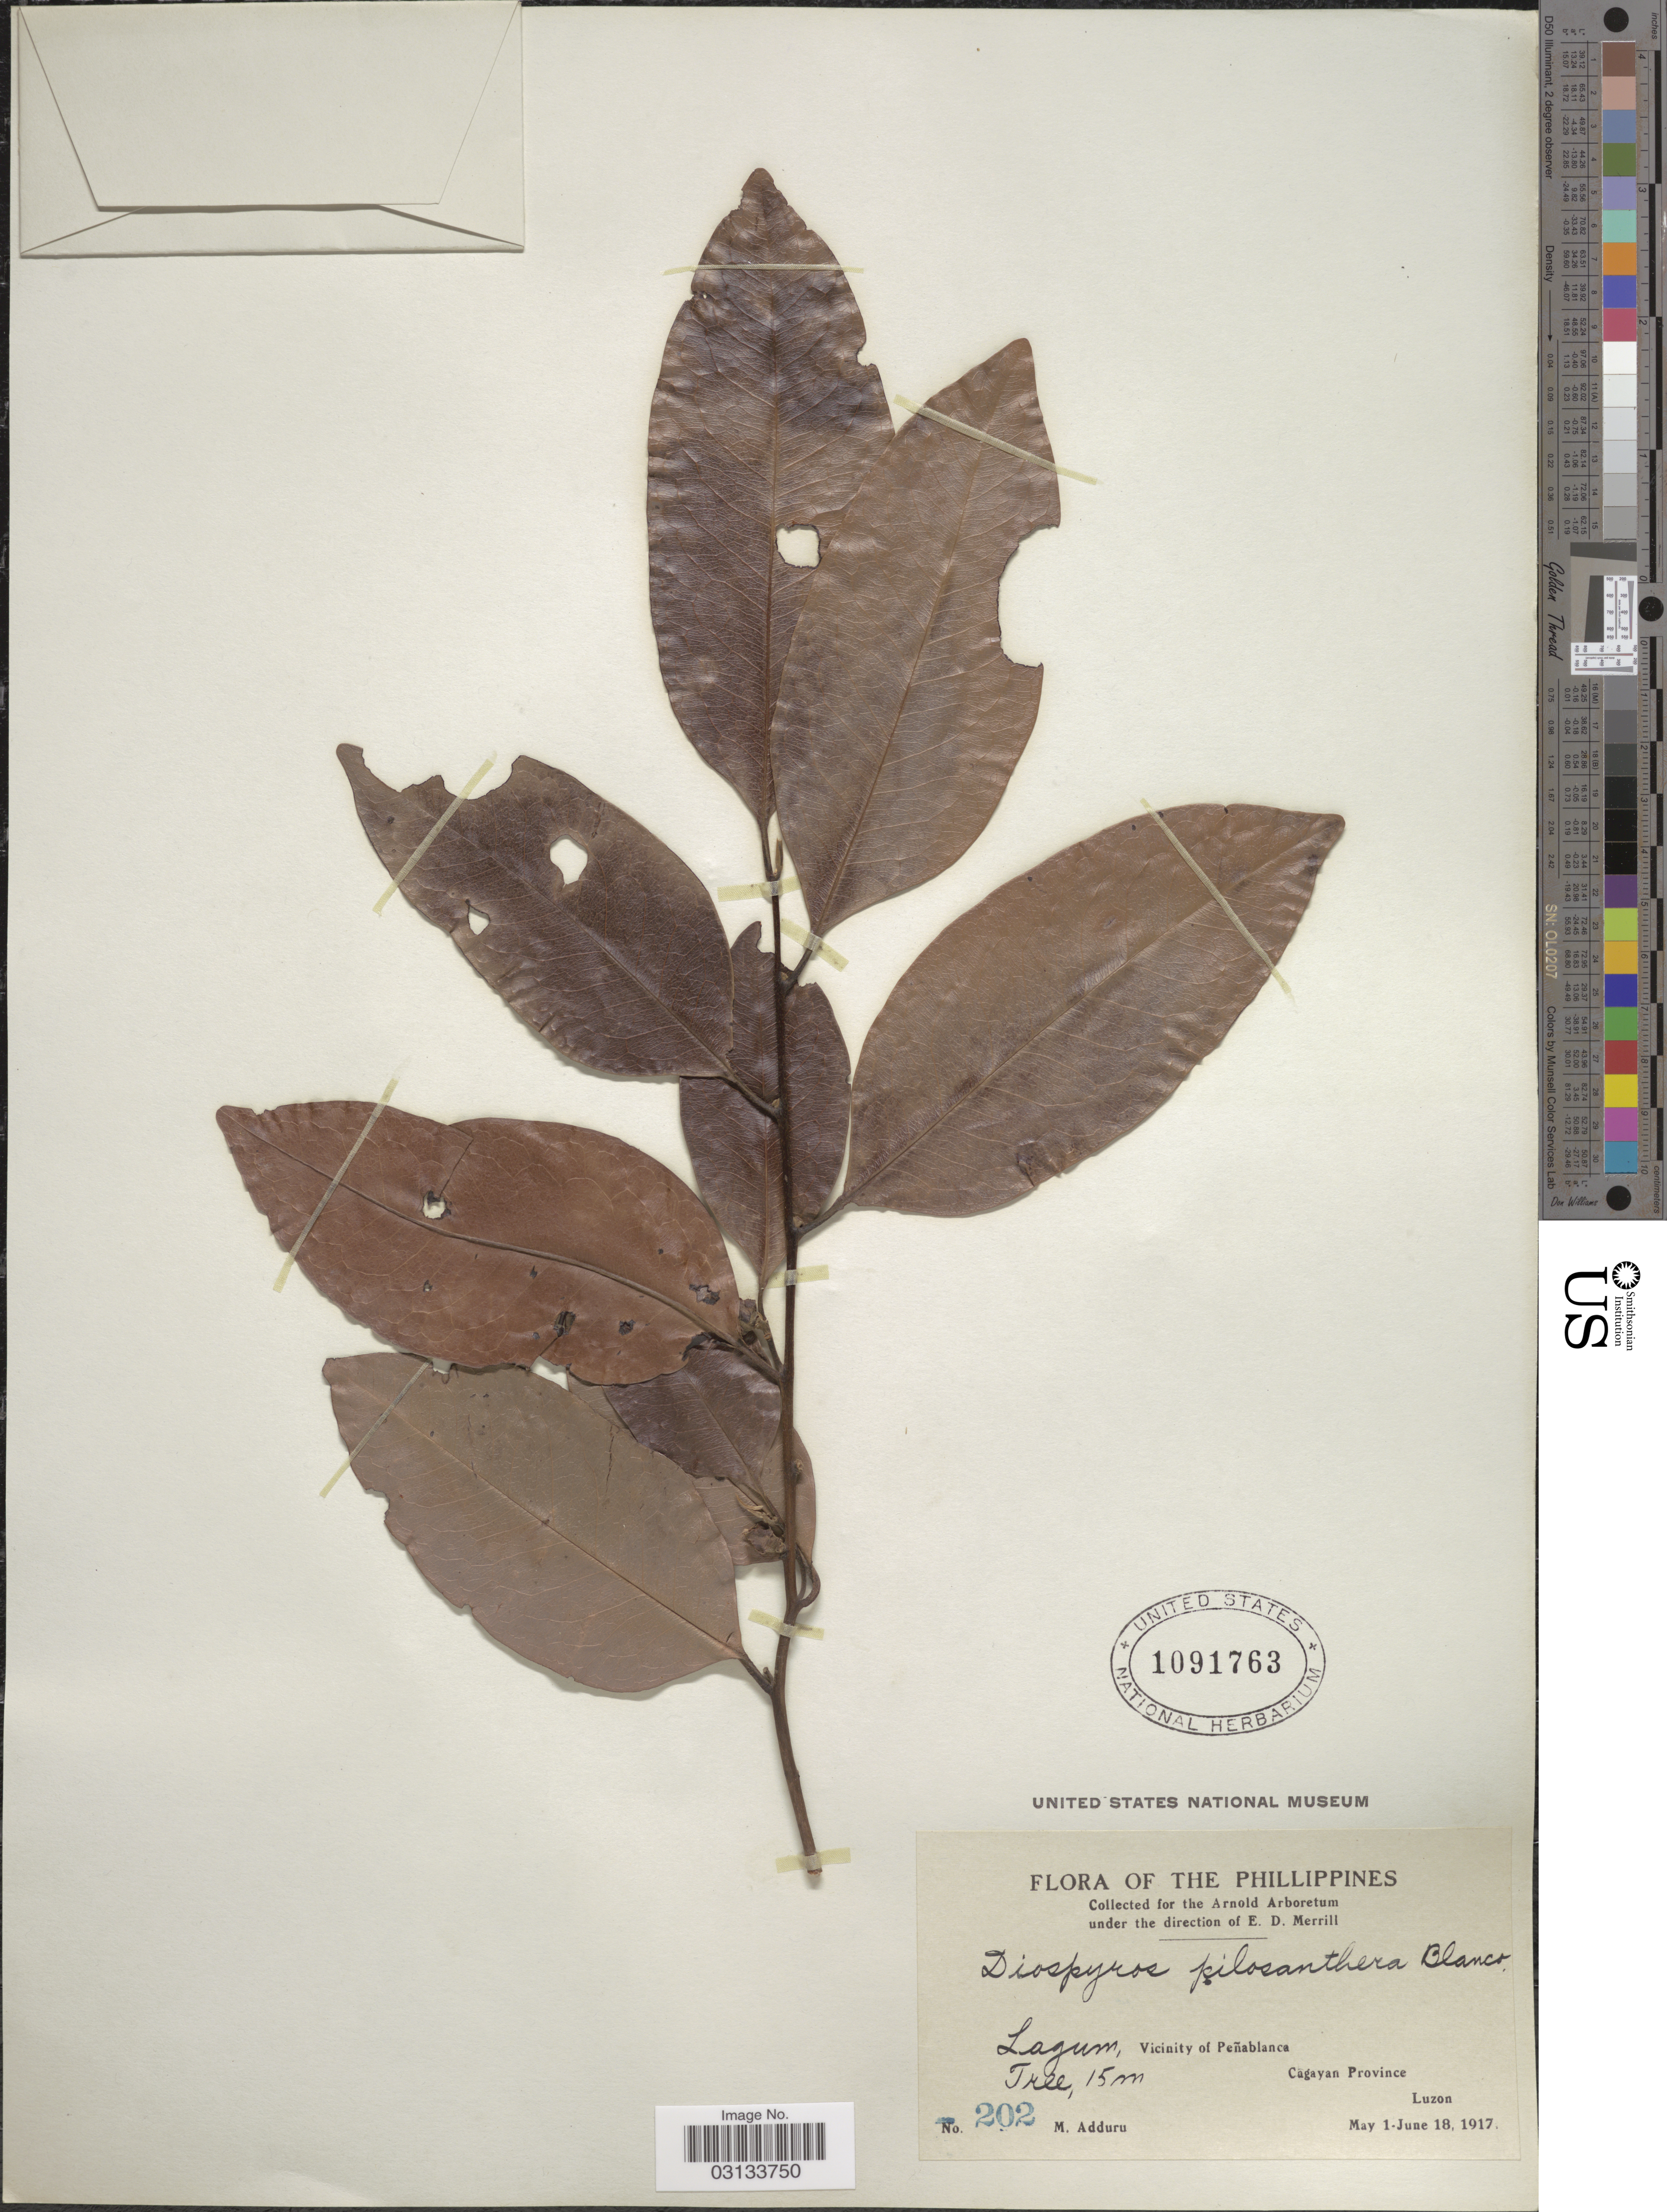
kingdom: Plantae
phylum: Tracheophyta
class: Magnoliopsida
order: Ericales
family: Ebenaceae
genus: Diospyros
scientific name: Diospyros pilosanthera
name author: Blanco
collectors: M. Adduru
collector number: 202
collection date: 1917-05-01/1917-06-18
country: Philippines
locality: Lagum, Vicinity of Peñablanca. Cagayan Province. Luzon.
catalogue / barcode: US 1091763